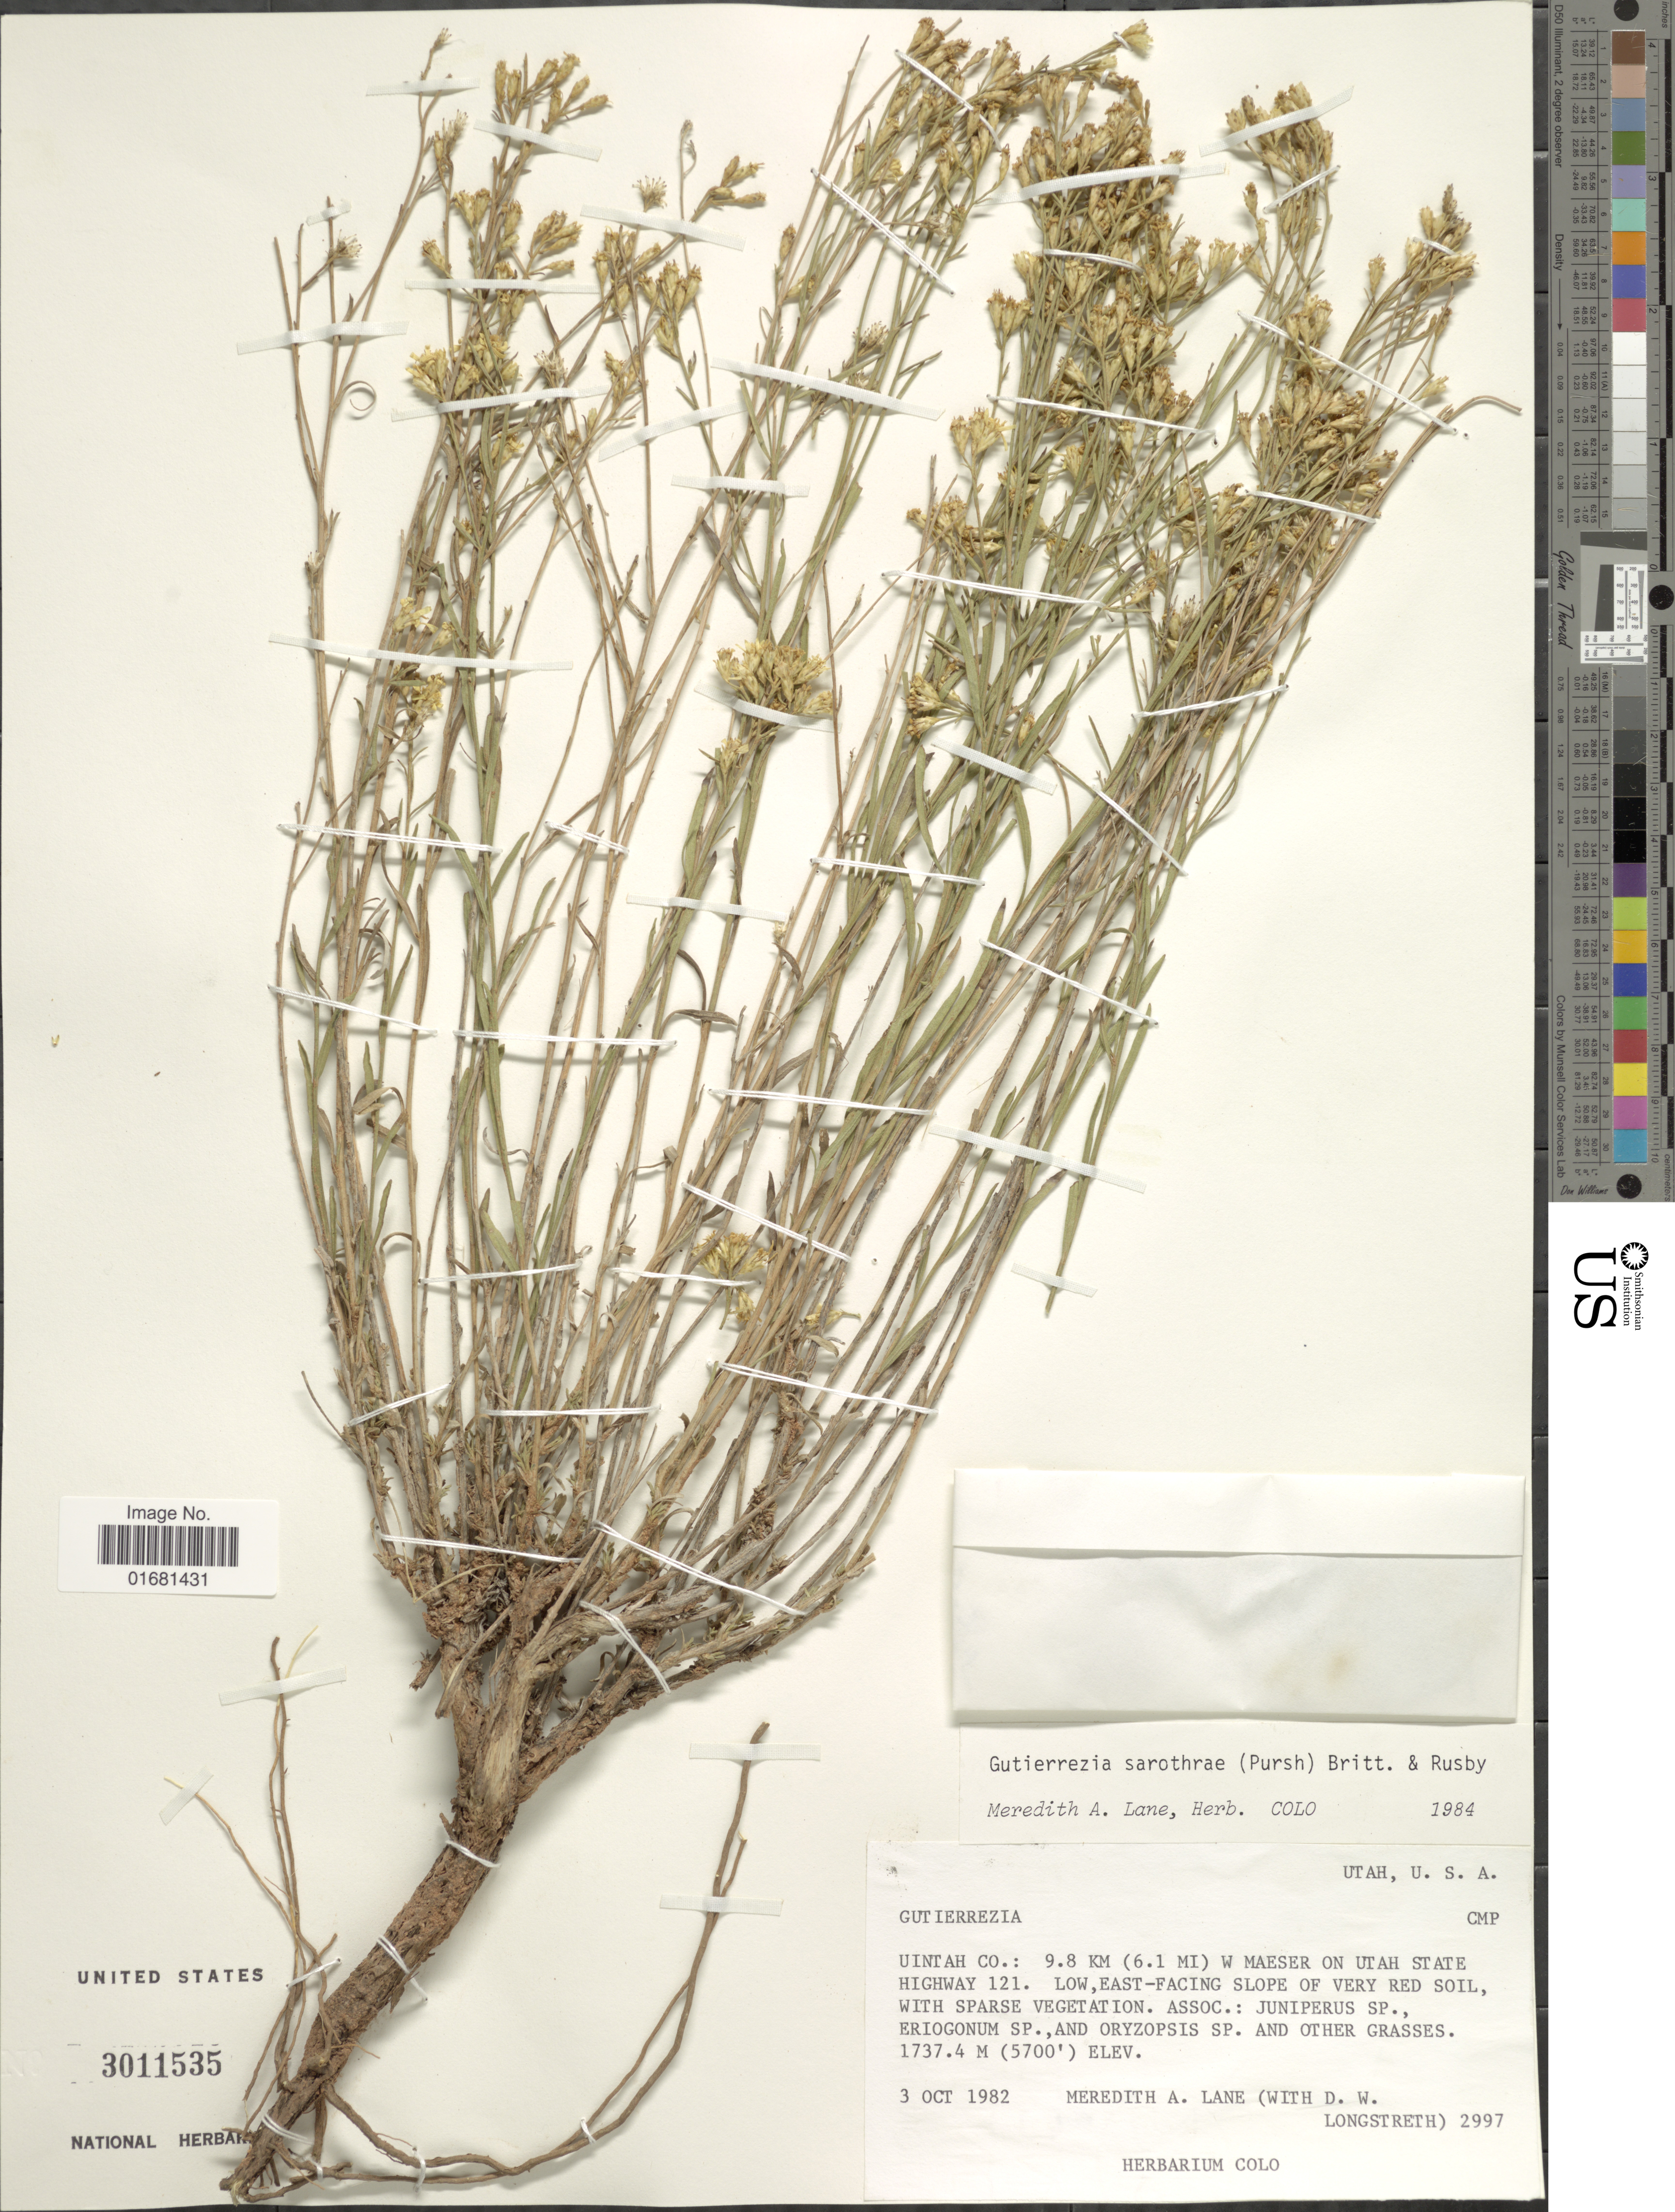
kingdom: Plantae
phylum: Tracheophyta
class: Magnoliopsida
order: Asterales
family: Asteraceae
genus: Gutierrezia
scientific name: Gutierrezia sarothrae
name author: (Pursh) Britton & Rusby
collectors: M. A. Lane & Longstreth, D. W.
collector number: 2997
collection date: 1982-10-03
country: United States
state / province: Utah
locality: Utah, U. S. A. Uintah Co.: 9.8 km (6.1 mi) W Maeser on Utah State Highway 121. Low east-facing slope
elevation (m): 1737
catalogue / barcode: US 3011535